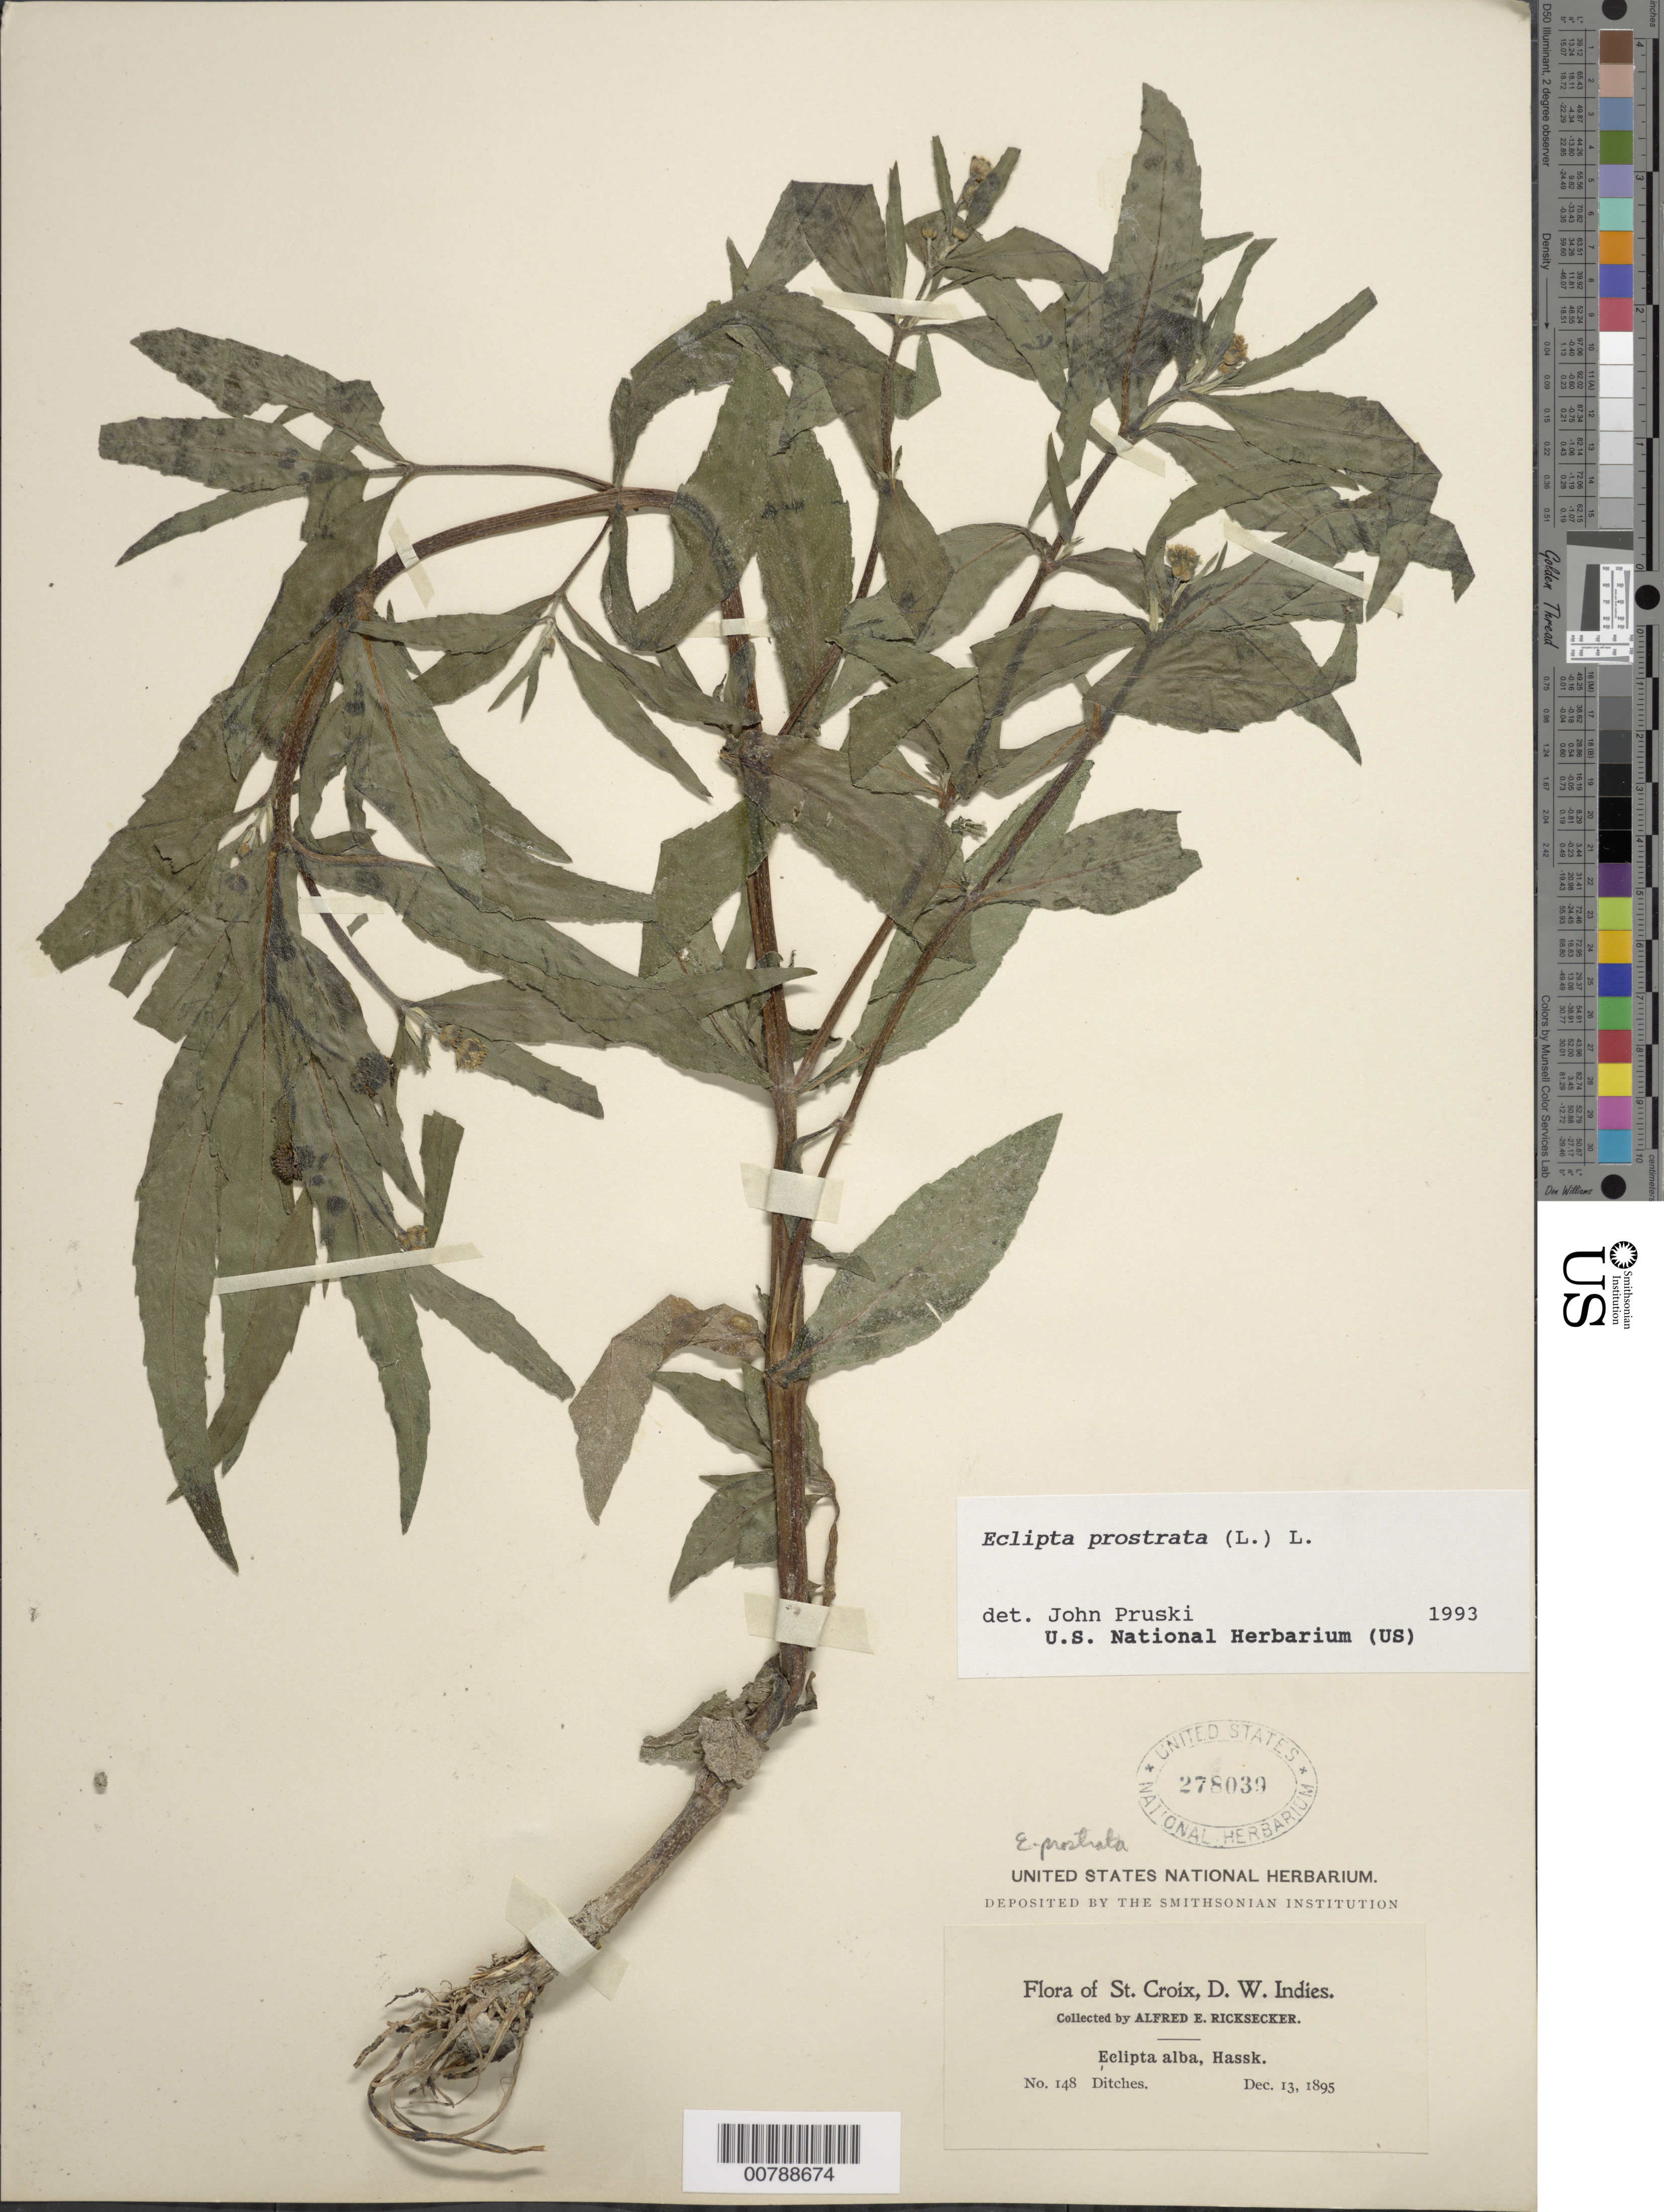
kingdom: Plantae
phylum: Tracheophyta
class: Magnoliopsida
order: Asterales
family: Asteraceae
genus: Eclipta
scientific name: Eclipta prostrata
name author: (L.) L.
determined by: Pruski, J. F.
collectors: A. E. Ricksecker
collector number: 148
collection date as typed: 13 Dec 1895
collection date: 1895-12-13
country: U.S. Virgin Islands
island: St. Croix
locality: Ditches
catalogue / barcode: US 278039